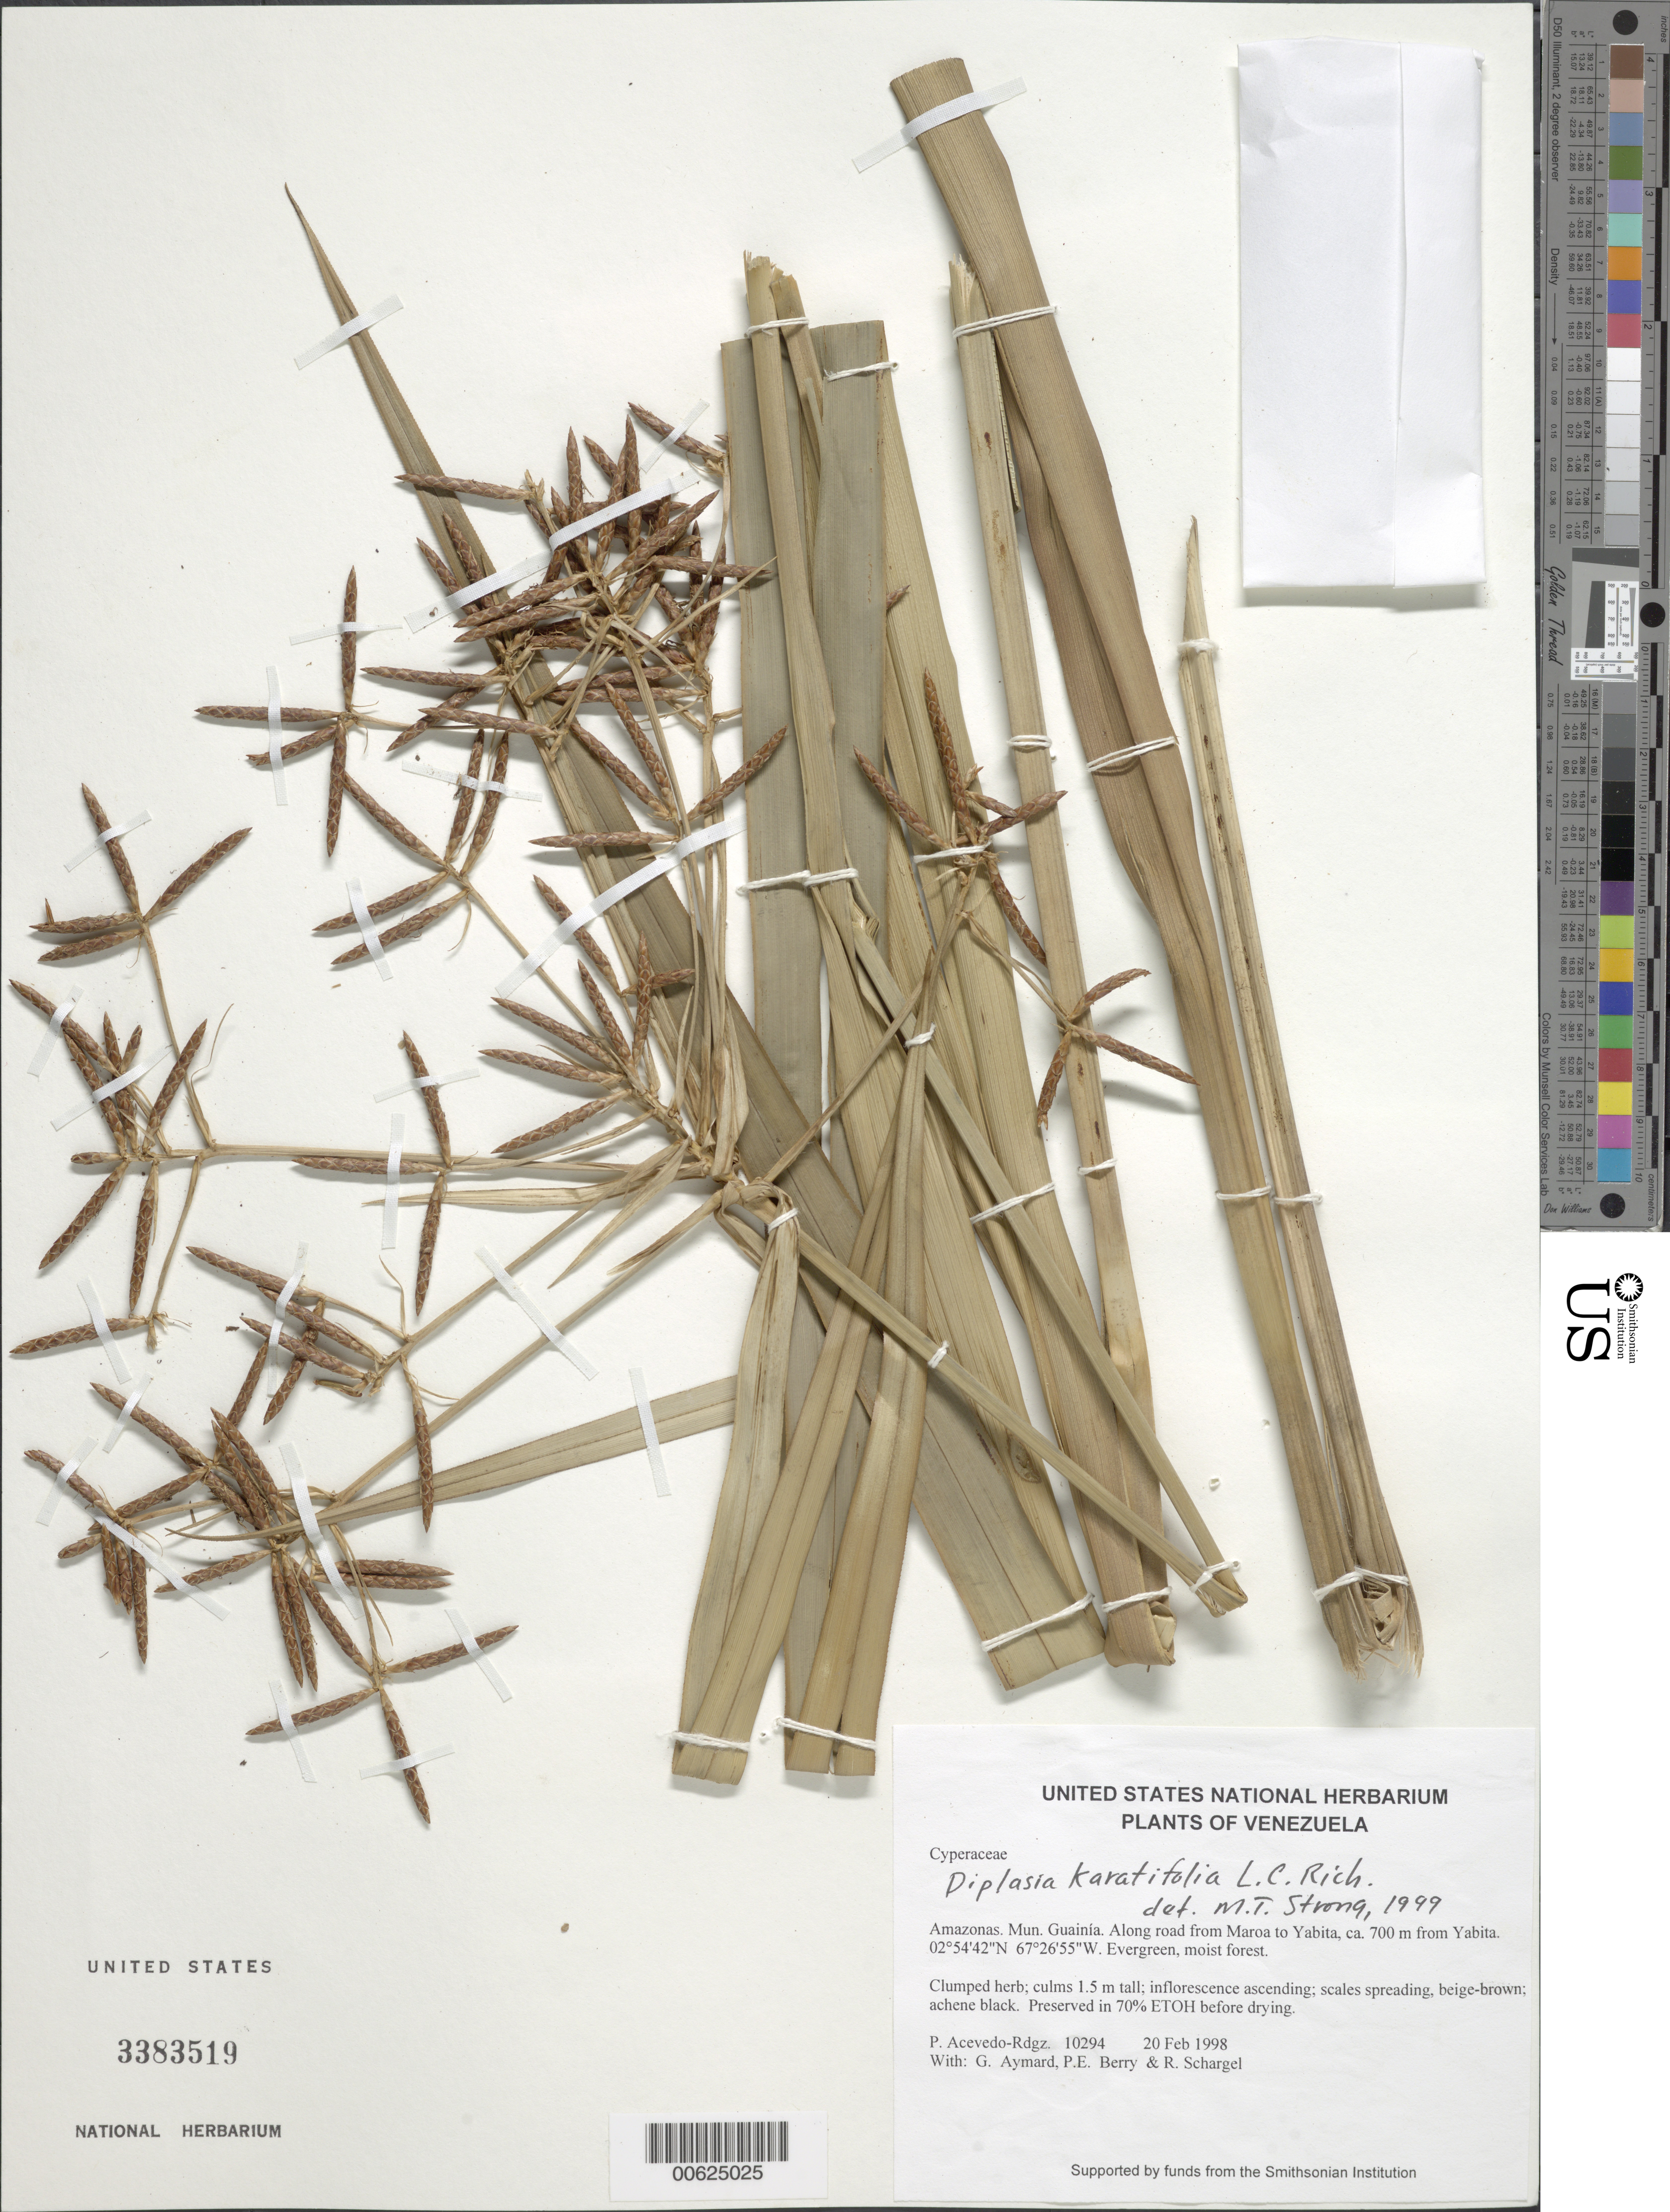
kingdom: Plantae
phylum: Tracheophyta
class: Liliopsida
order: Poales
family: Cyperaceae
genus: Diplasia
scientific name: Diplasia karatifolia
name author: Rich.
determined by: Strong, M. T., (US), Smithsonian Institution - National Museum of Natural History (UNITED STATES)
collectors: P. Acevedo-Rodr., G. A. Aymard, P. E. Berry & R. Schargel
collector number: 10294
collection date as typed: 20 Feb 1998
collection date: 1998-02-20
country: Venezuela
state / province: Amazonas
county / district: Maroa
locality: Along road from Maroa to Yabita, ca. 700 m from Yabita.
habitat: Evergreen, moist forest.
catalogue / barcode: US 3383519